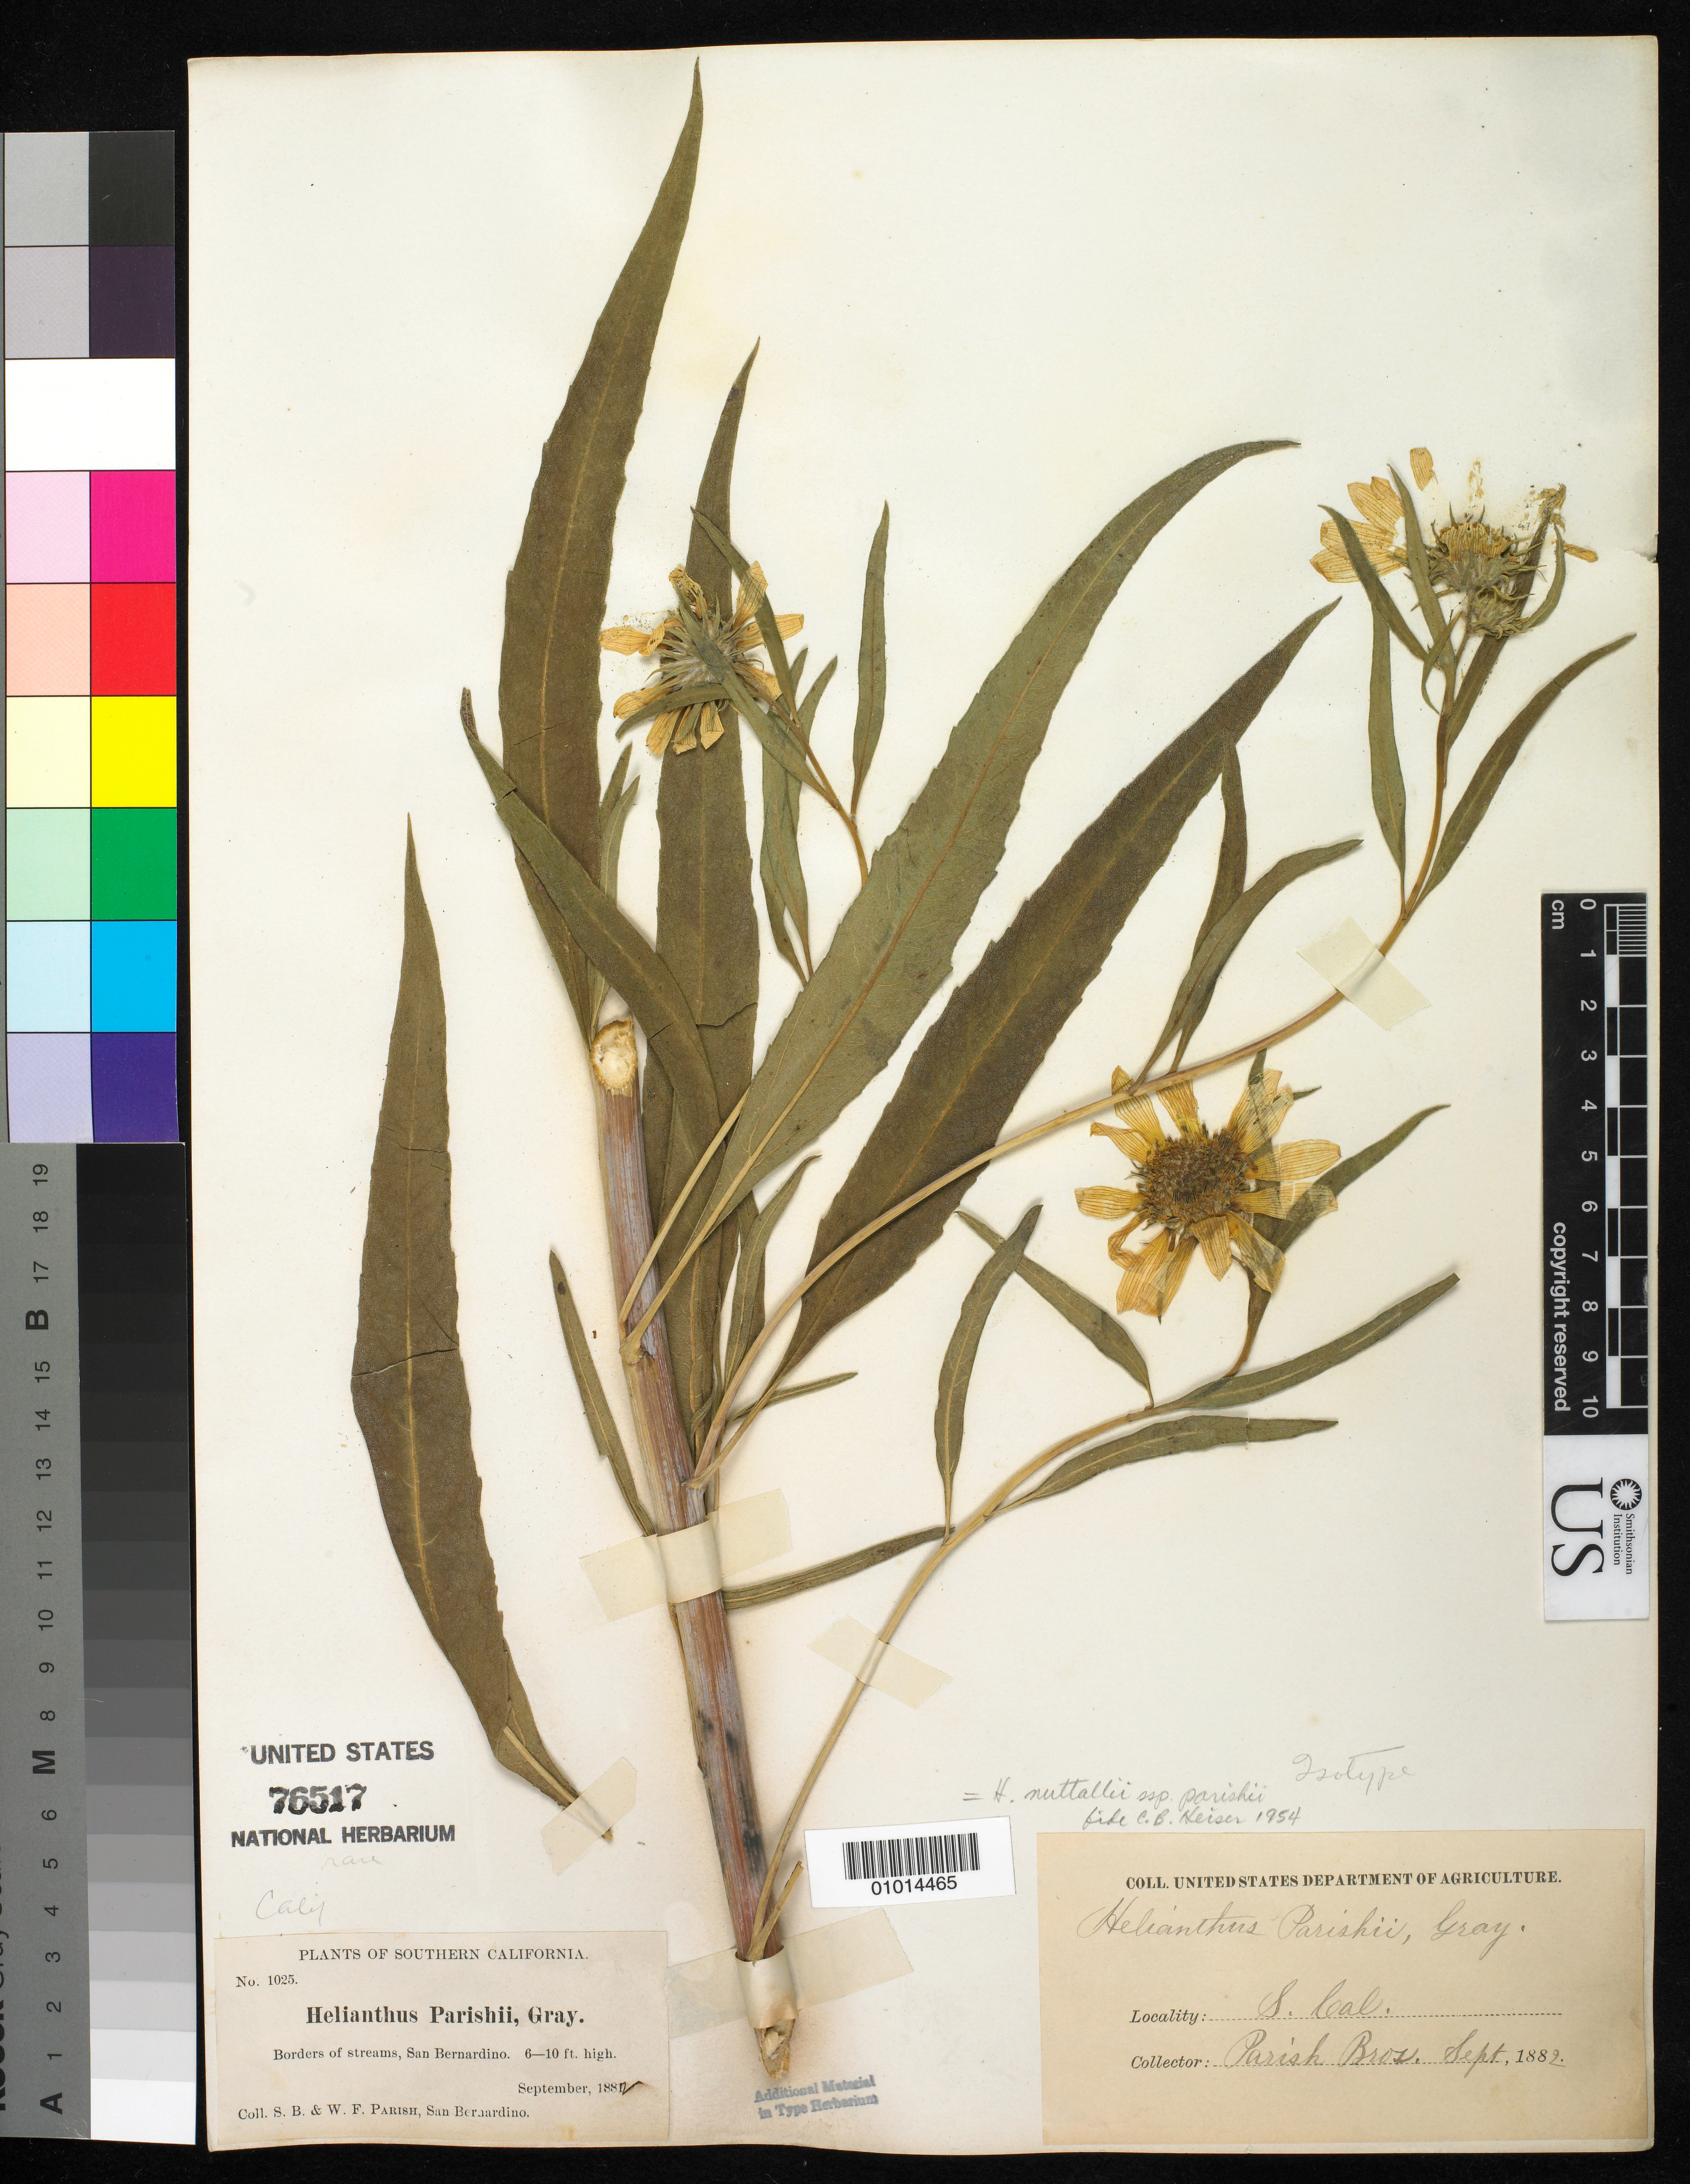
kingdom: Plantae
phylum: Tracheophyta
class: Magnoliopsida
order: Asterales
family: Asteraceae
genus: Helianthus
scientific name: Helianthus parishii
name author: A. Gray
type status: Type Collection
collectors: S. B. Parish & W. F. Parish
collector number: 1025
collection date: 1882-09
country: United States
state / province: California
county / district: San Bernardino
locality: Borders of streams, San Bernardino.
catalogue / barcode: US 76517